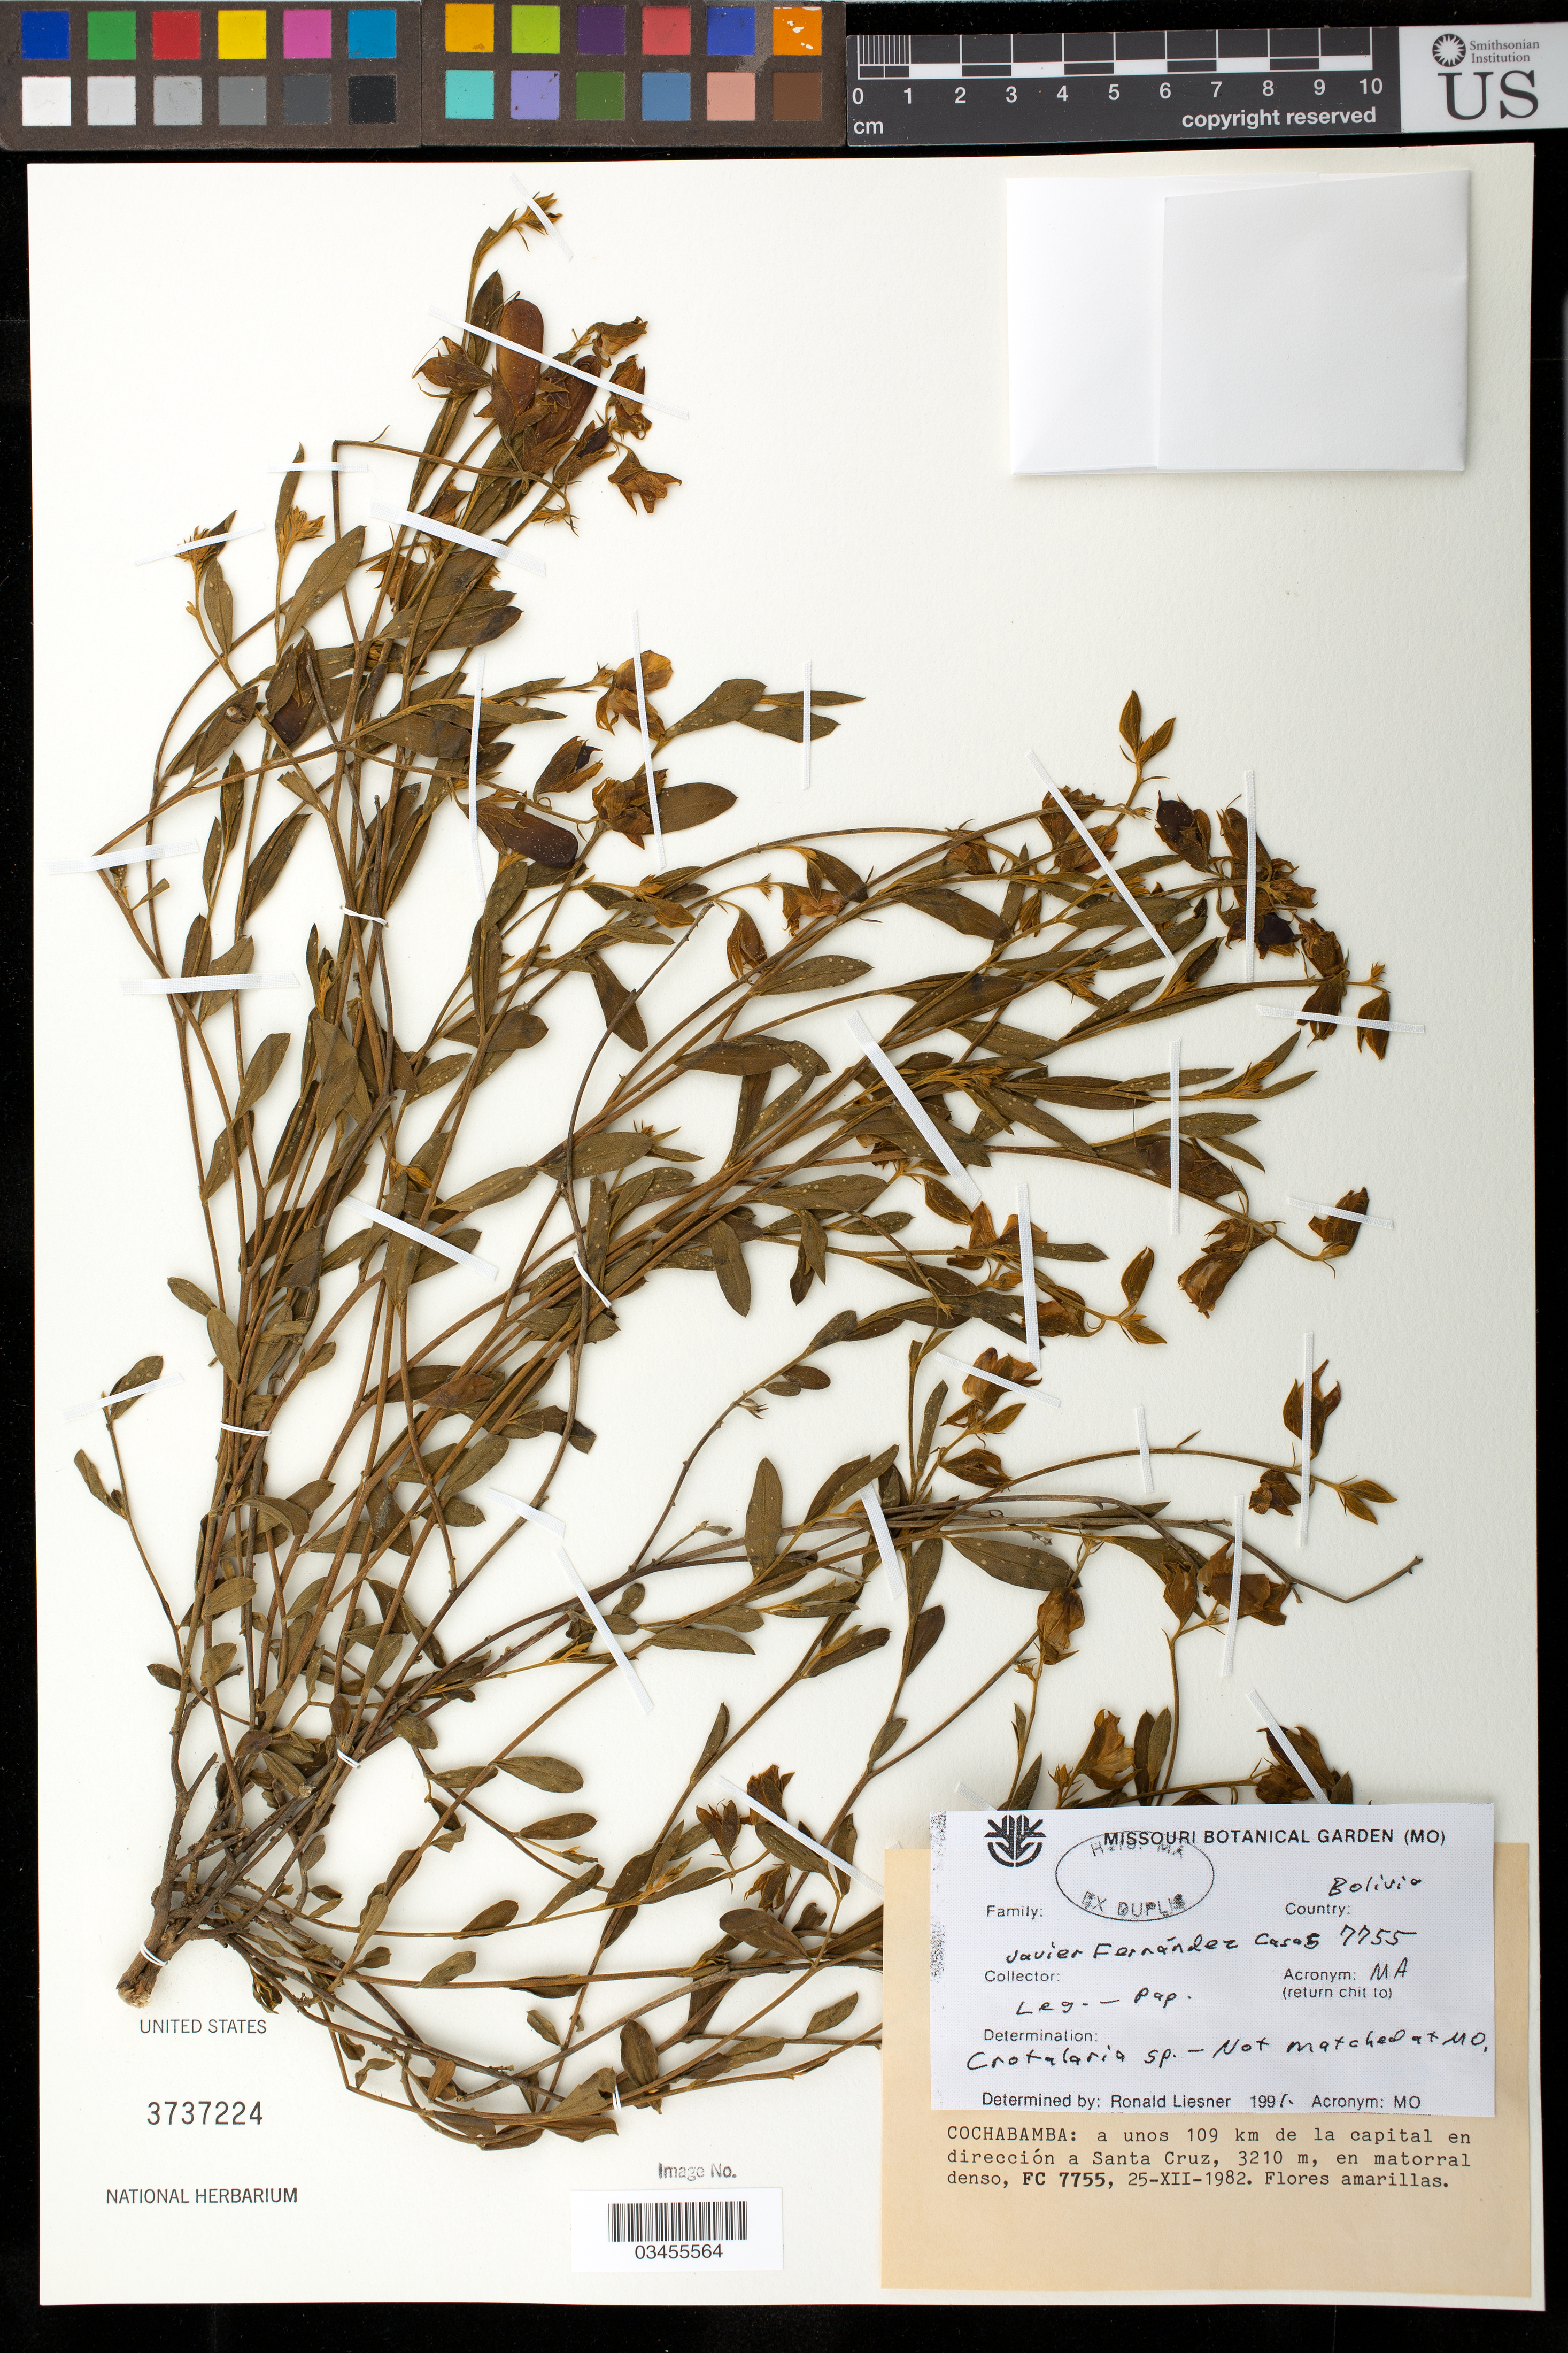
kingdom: Plantae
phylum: Tracheophyta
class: Magnoliopsida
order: Fabales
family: Fabaceae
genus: Crotalaria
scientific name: Crotalaria sp.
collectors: F. J. Fernández Casas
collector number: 7755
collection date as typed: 26-XII-1982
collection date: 1982-12-25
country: Bolivia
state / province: Cochabamba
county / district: Carrasco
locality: A unos 109 km de la capital en direccion a Santa Cruz.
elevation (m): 3210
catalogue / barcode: US 3737224